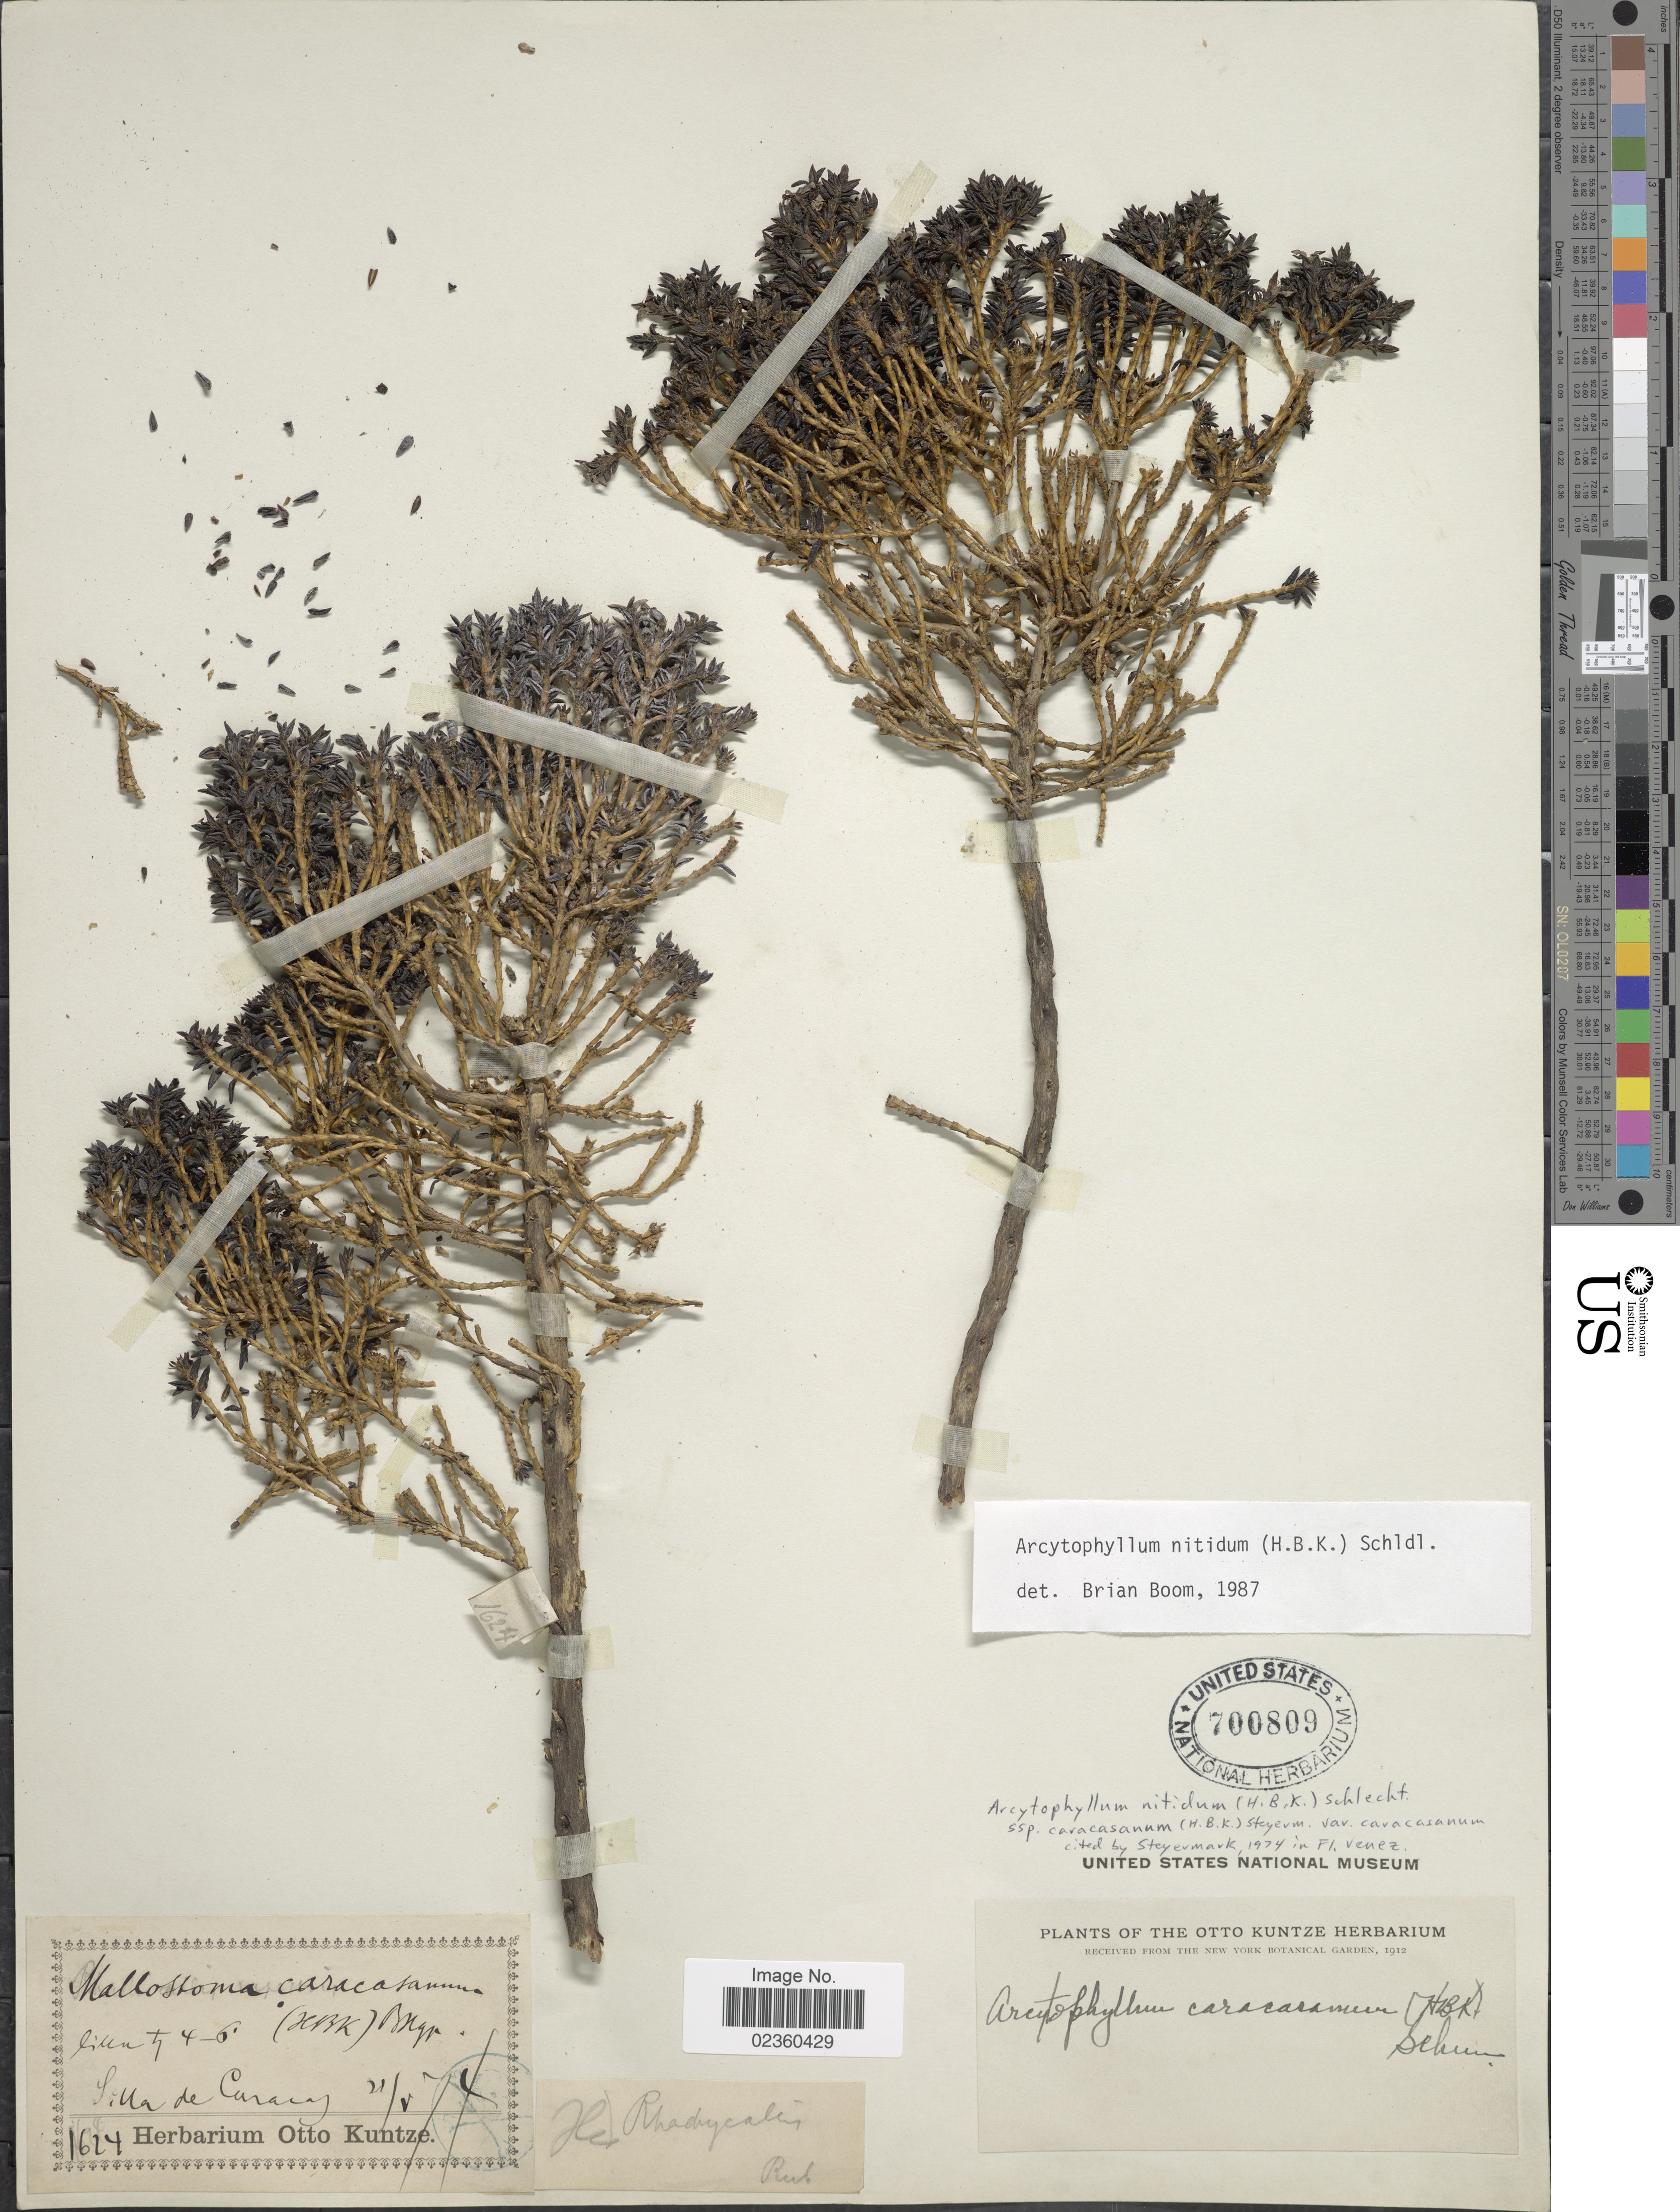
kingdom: Plantae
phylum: Tracheophyta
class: Magnoliopsida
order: Gentianales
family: Rubiaceae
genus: Arcytophyllum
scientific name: Arcytophyllum nitidum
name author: (Kunth) Schltdl.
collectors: ex herb. Otto Kuntze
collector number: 1624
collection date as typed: Transcribed d/m/y: 21/5/74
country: Venezuela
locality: Silla de Caracas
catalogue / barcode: US 700809